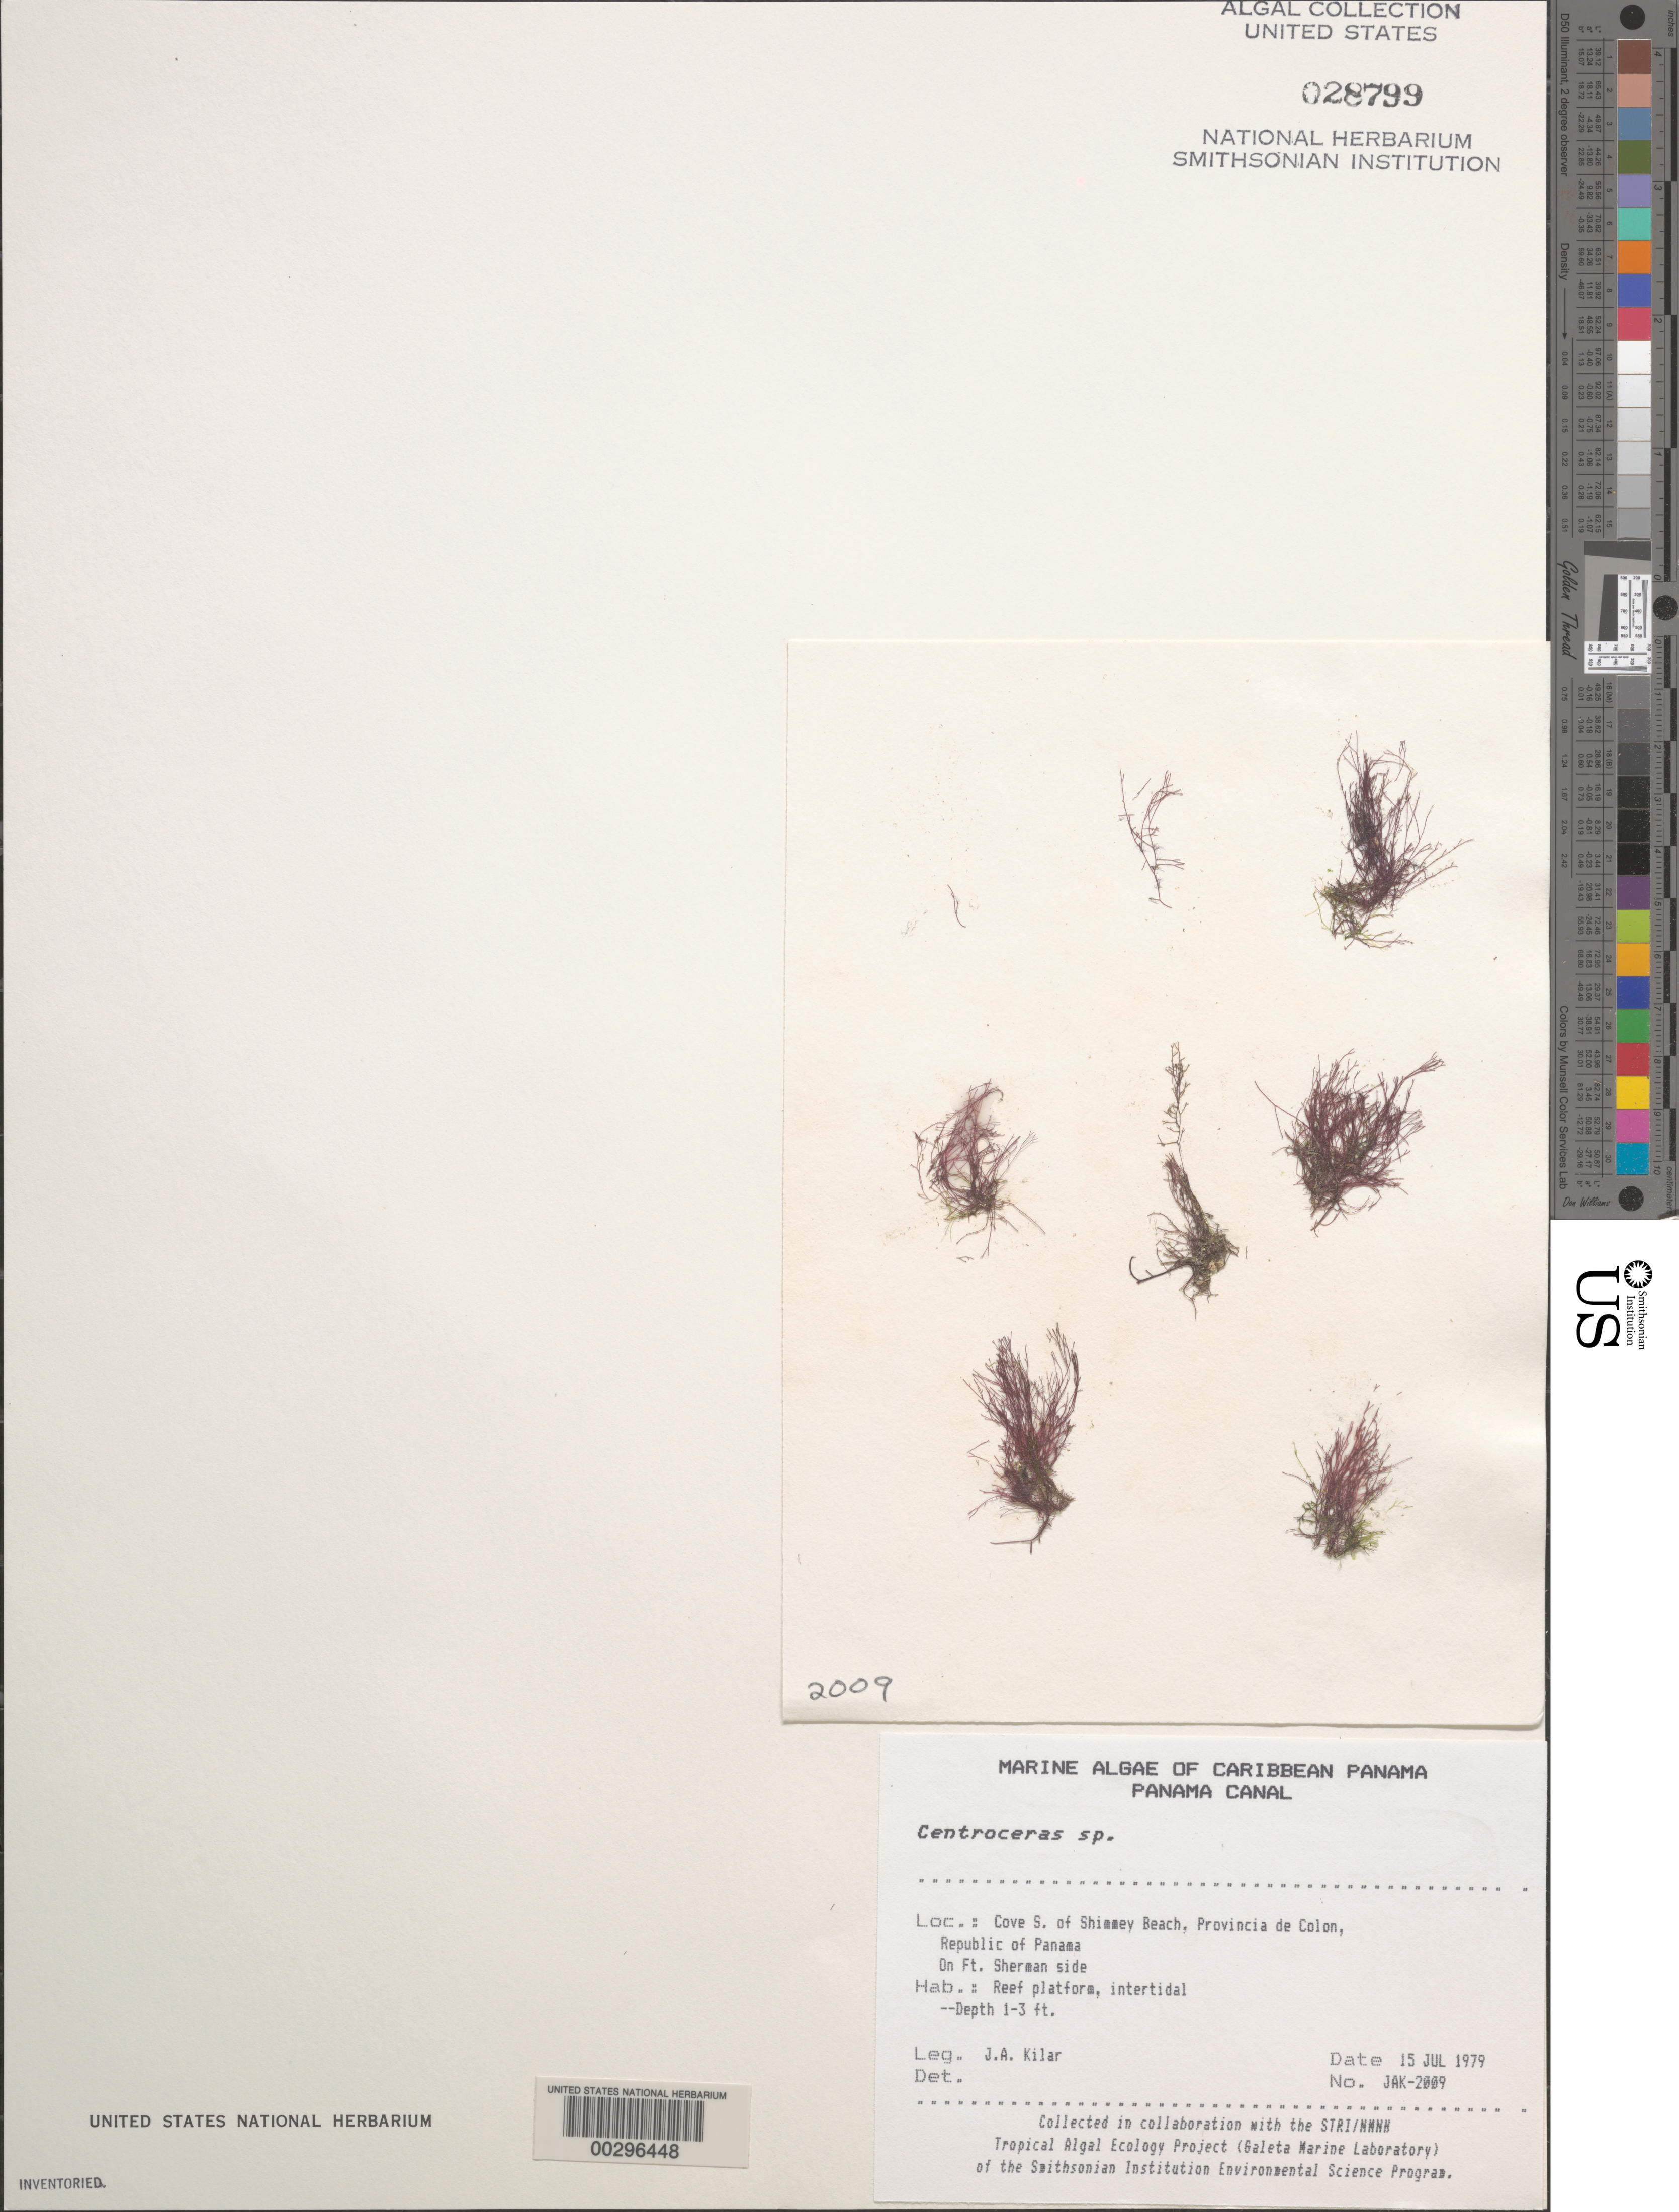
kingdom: Plantae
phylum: Rhodophyta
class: Florideophyceae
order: Ceramiales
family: Ceramiaceae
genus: Centroceras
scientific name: Centroceras sp.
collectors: J. A. Kilar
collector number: JAK-2009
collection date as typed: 15 Jul 1979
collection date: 1979-07-15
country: Panama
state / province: Colón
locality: Cove south of Shimmey Beach, Fort Sherman side, Panama Canal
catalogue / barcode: US 28799